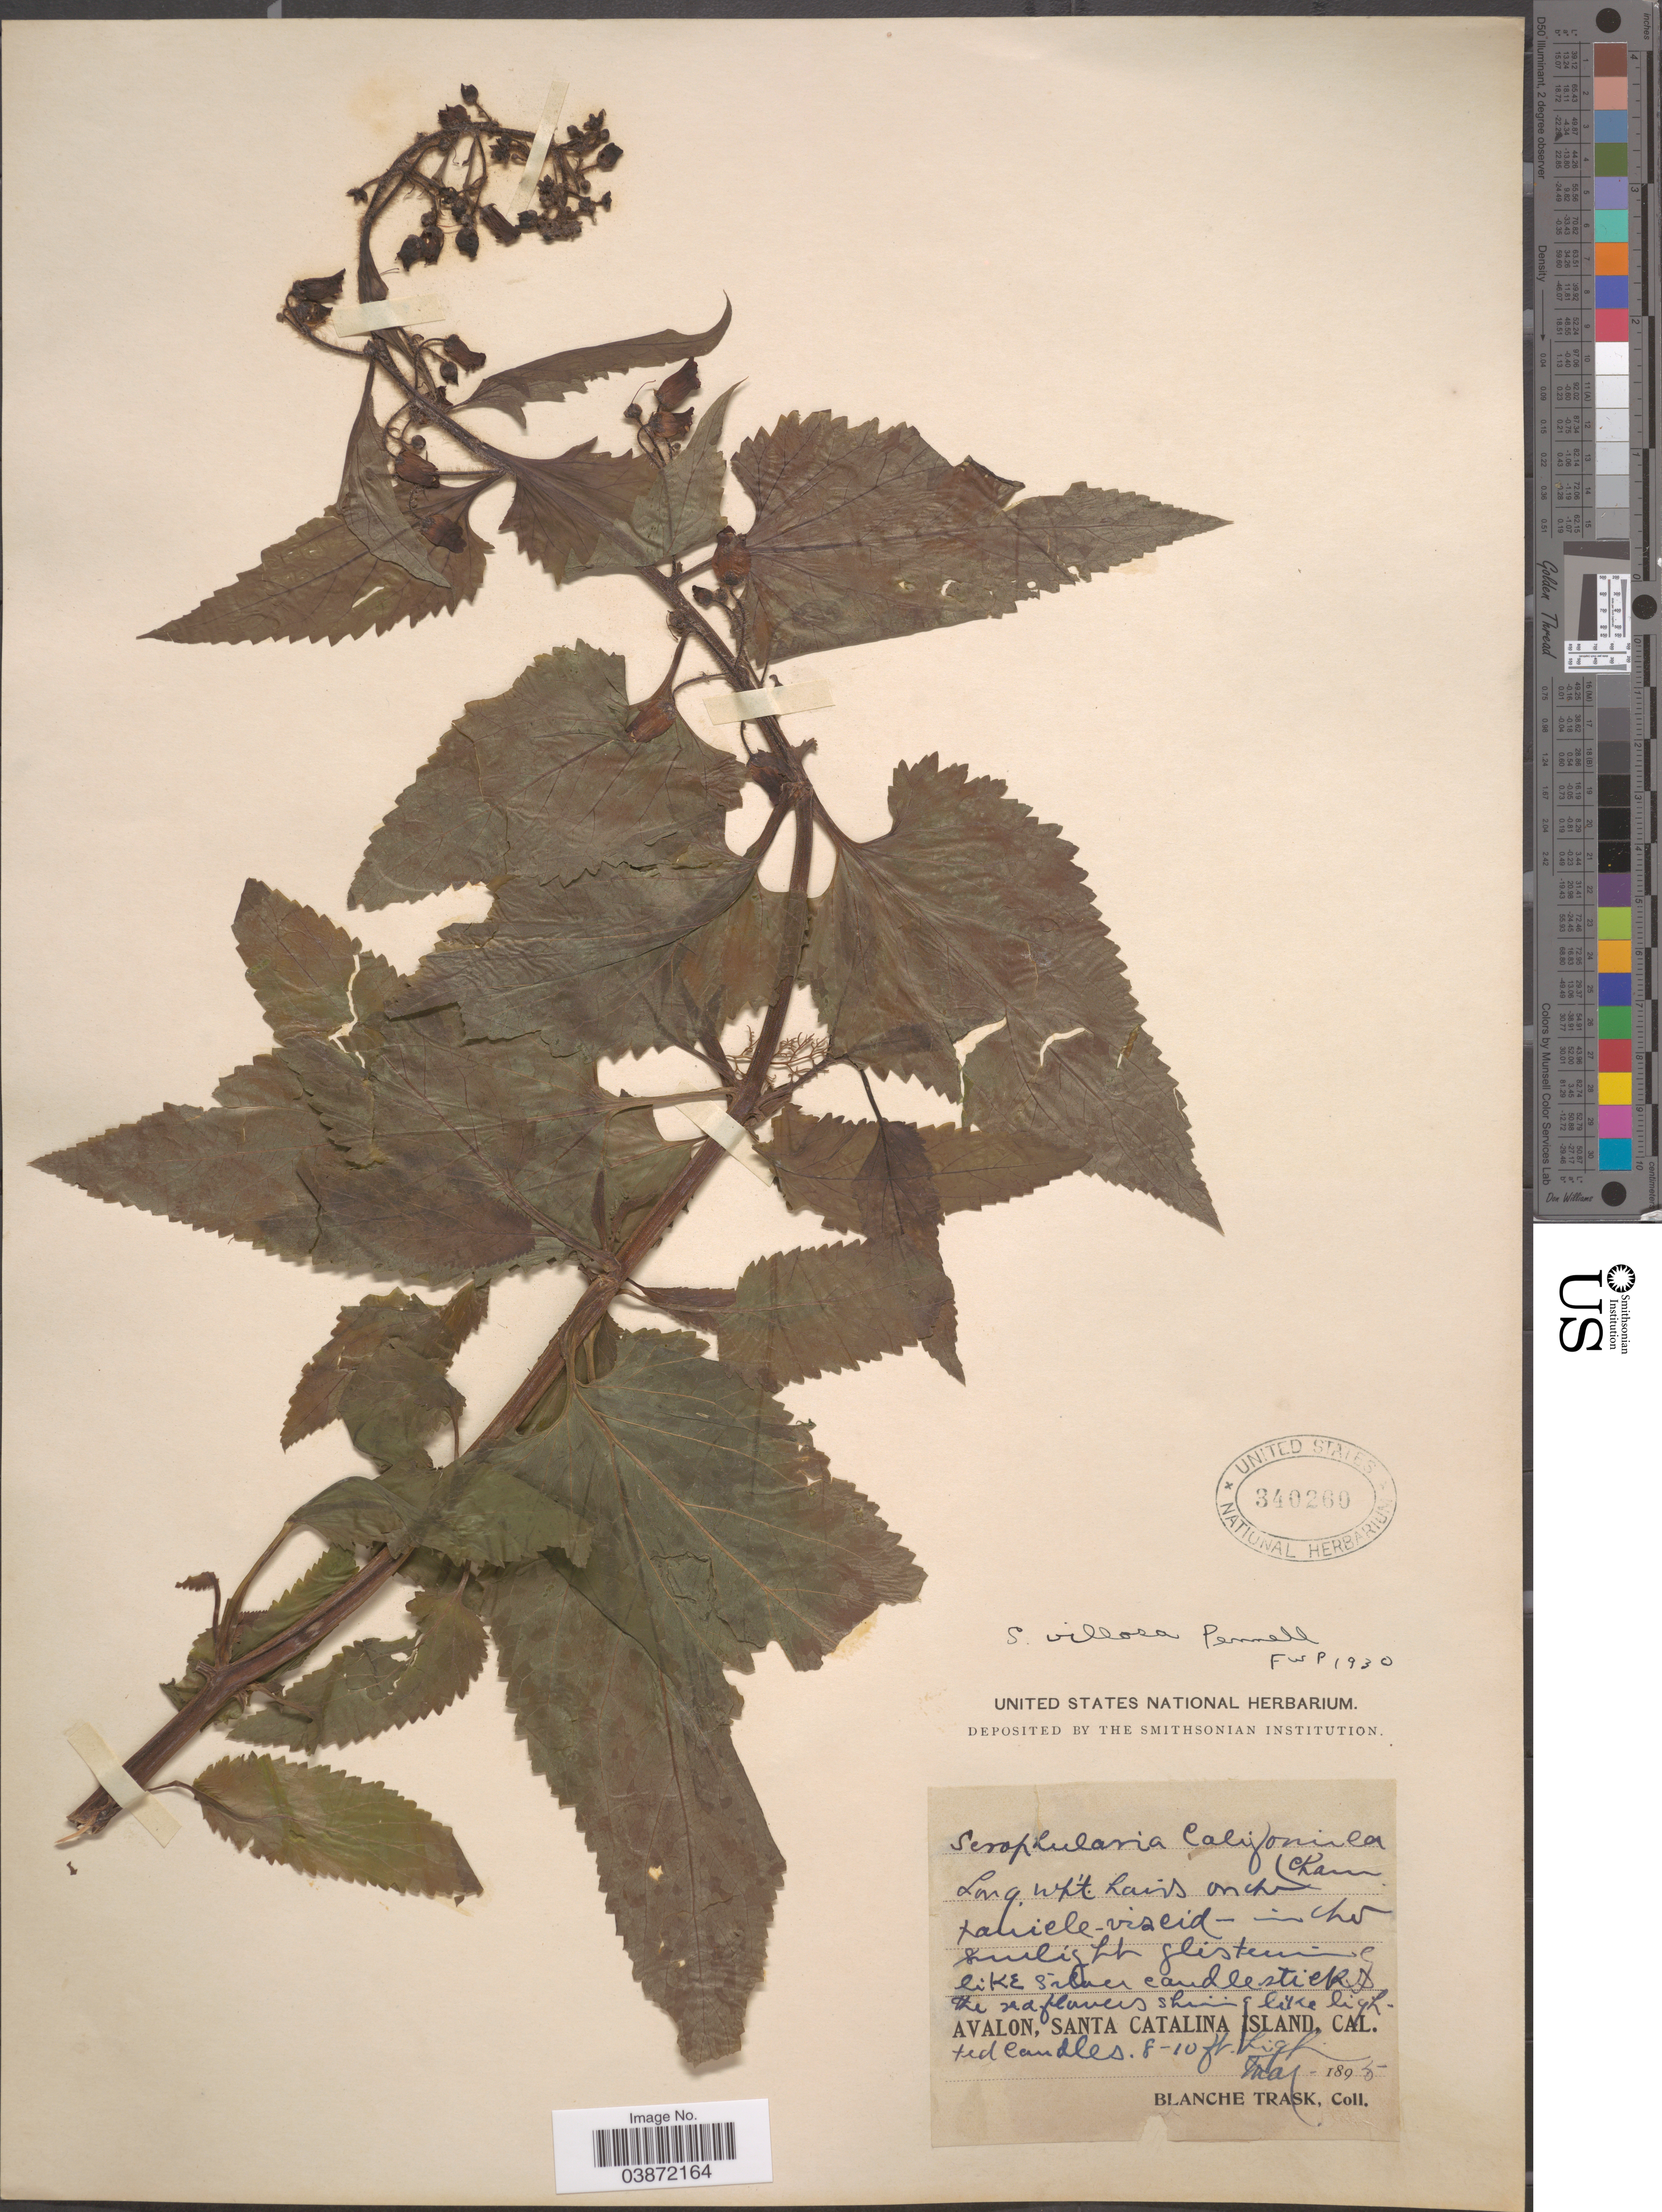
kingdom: Plantae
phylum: Tracheophyta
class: Magnoliopsida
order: Lamiales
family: Scrophulariaceae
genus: Scrophularia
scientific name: Scrophularia villosa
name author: Pennell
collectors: B. Trask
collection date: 1895-05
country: United States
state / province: California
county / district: Los Angeles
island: Santa Catalina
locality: Avalon, Santa Catalina Island.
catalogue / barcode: US 340260